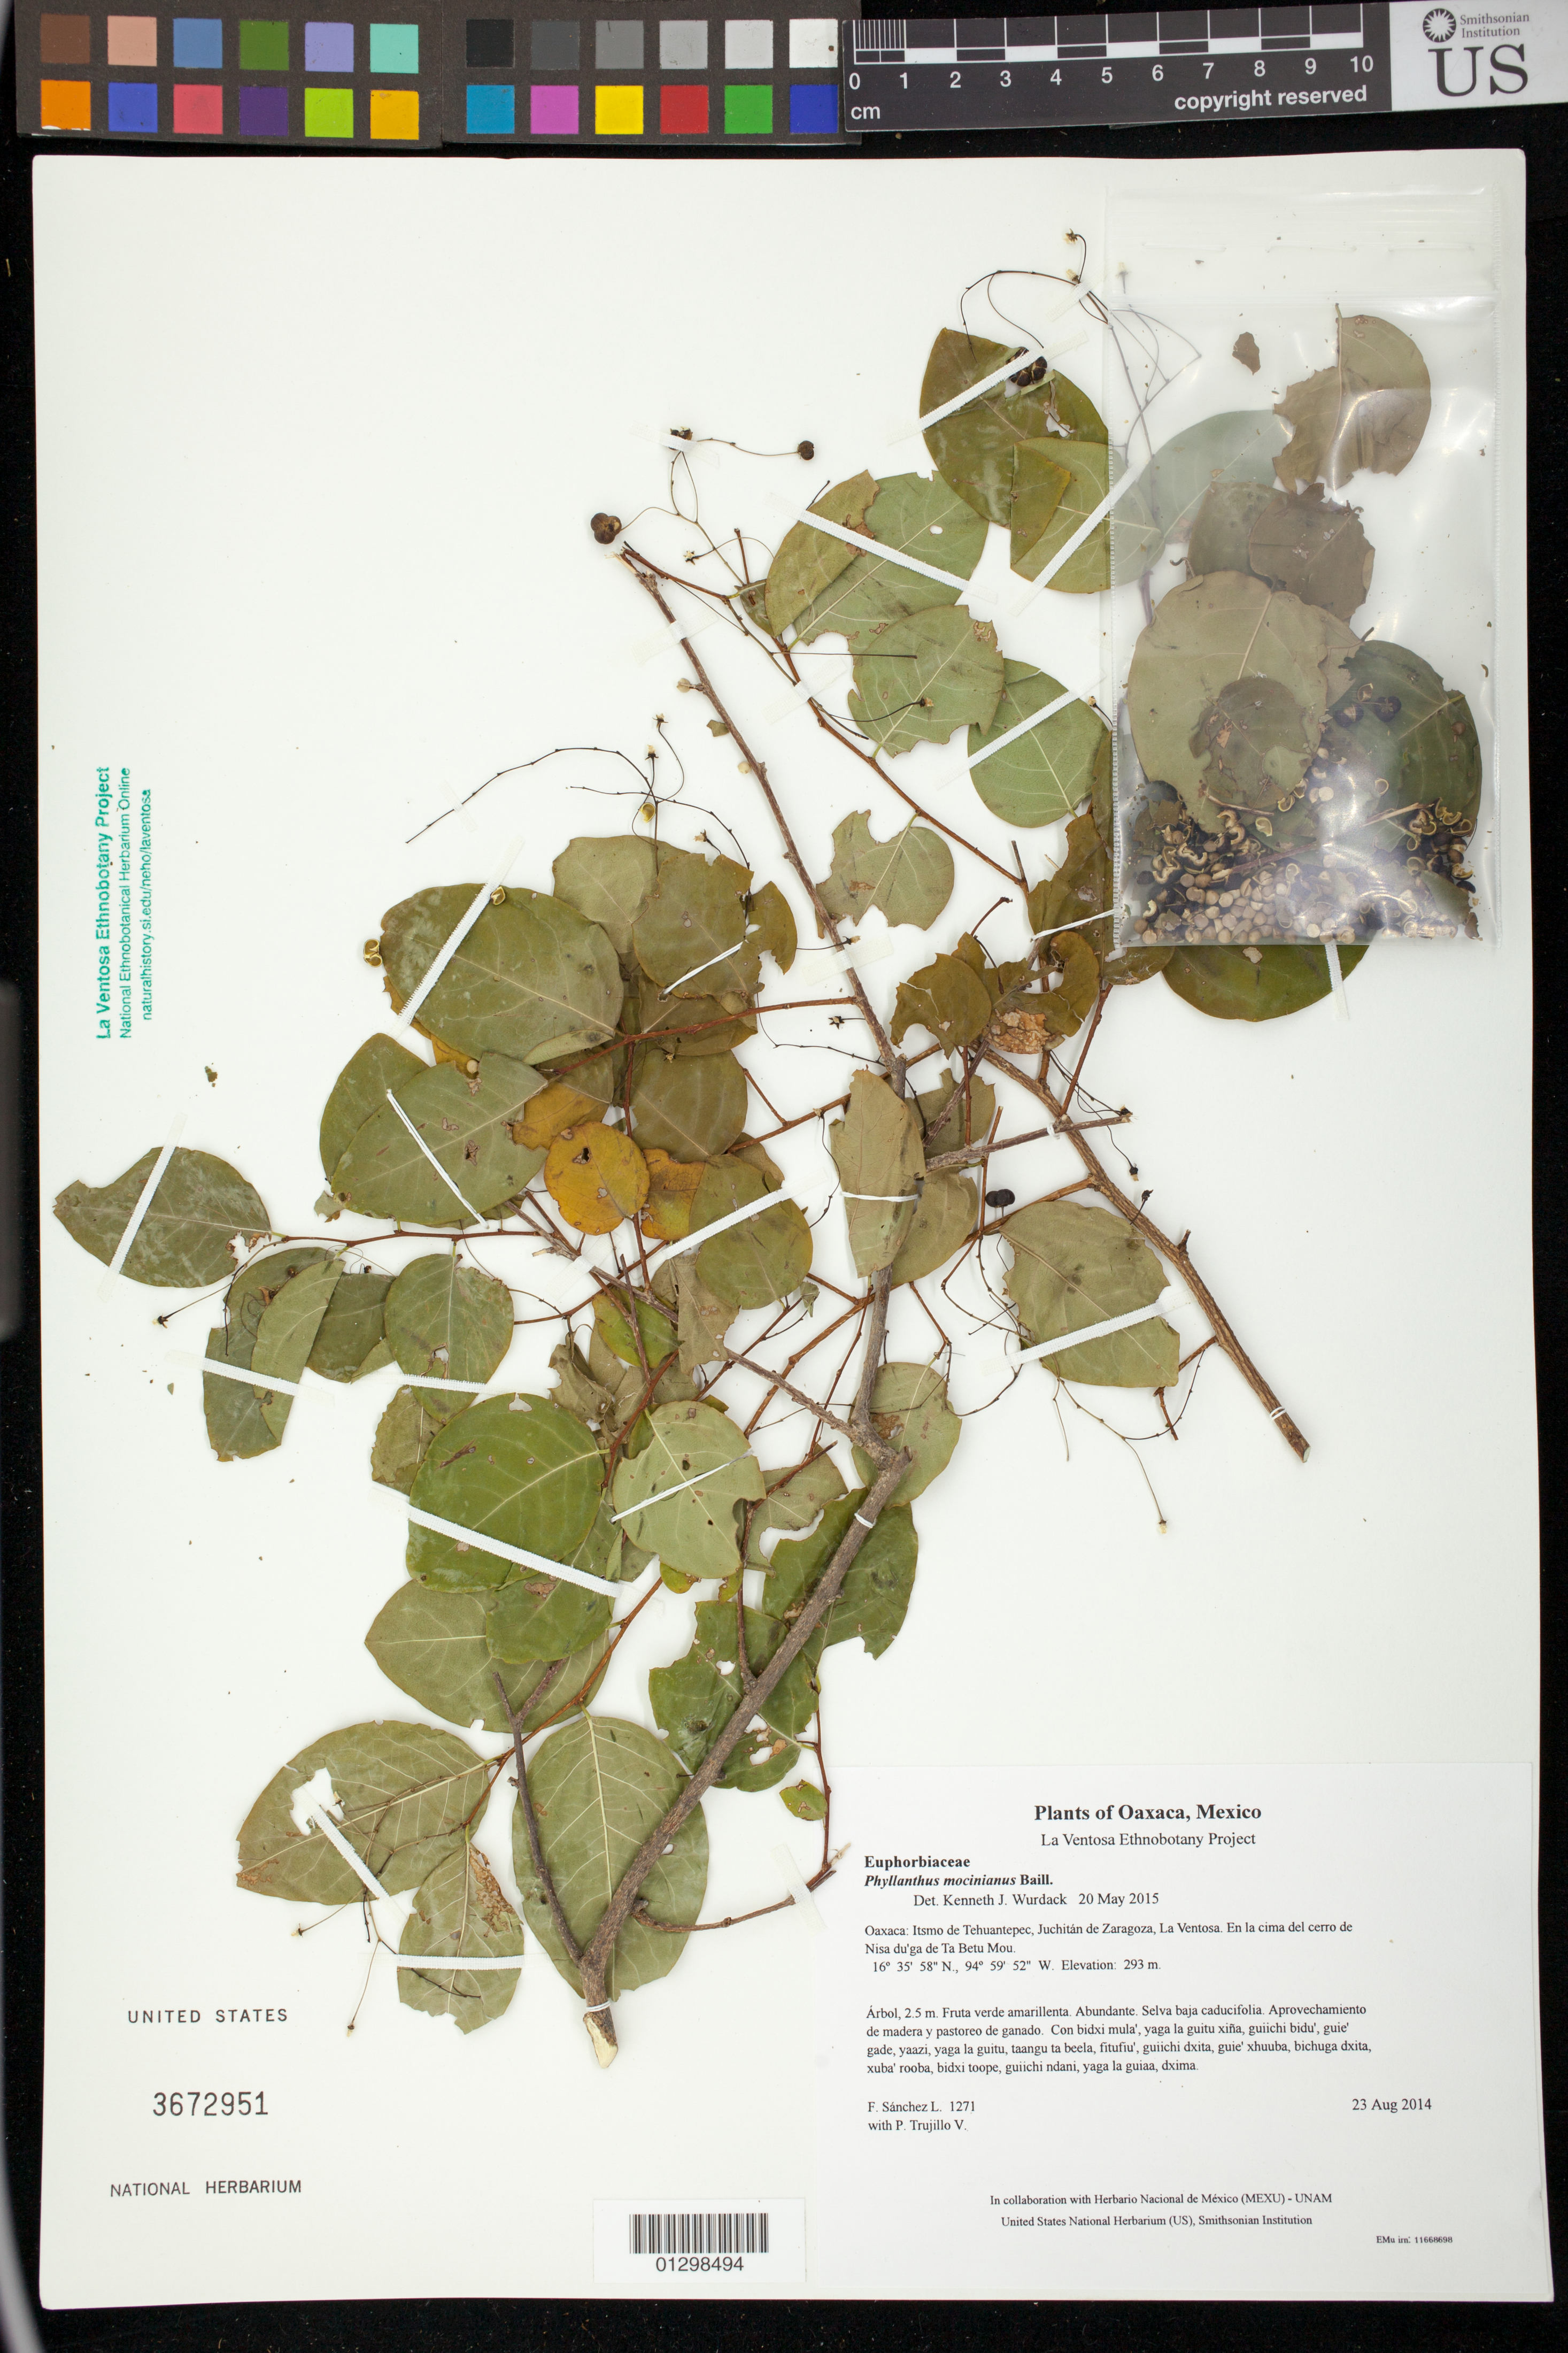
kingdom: Plantae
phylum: Tracheophyta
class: Magnoliopsida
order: Malpighiales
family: Phyllanthaceae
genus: Phyllanthus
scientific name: Phyllanthus mocinianus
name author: Baill.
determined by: Wurdack, Kenneth J., (US), Smithsonian Institution - National Museum of Natural History (UNITED STATES)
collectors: F. Sánchez L. & P. Trujillo V.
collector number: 1271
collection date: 2014-08-23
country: Mexico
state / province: Oaxaca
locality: Itsmo de Tehuantepec, Juchitán de Zaragoza, La Ventosa. En la cima del cerro de Nisa du'ga de Ta Betu Mou.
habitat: Selva baja caducifolia. Aprovechamiento de madera y pastoreo de ganado.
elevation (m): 293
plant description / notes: JEBOT, MEXU, SERO, US; Yaga. 2.5 m. Cuaananaxhi naga' naguchi ga. Stale.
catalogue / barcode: US 3672951